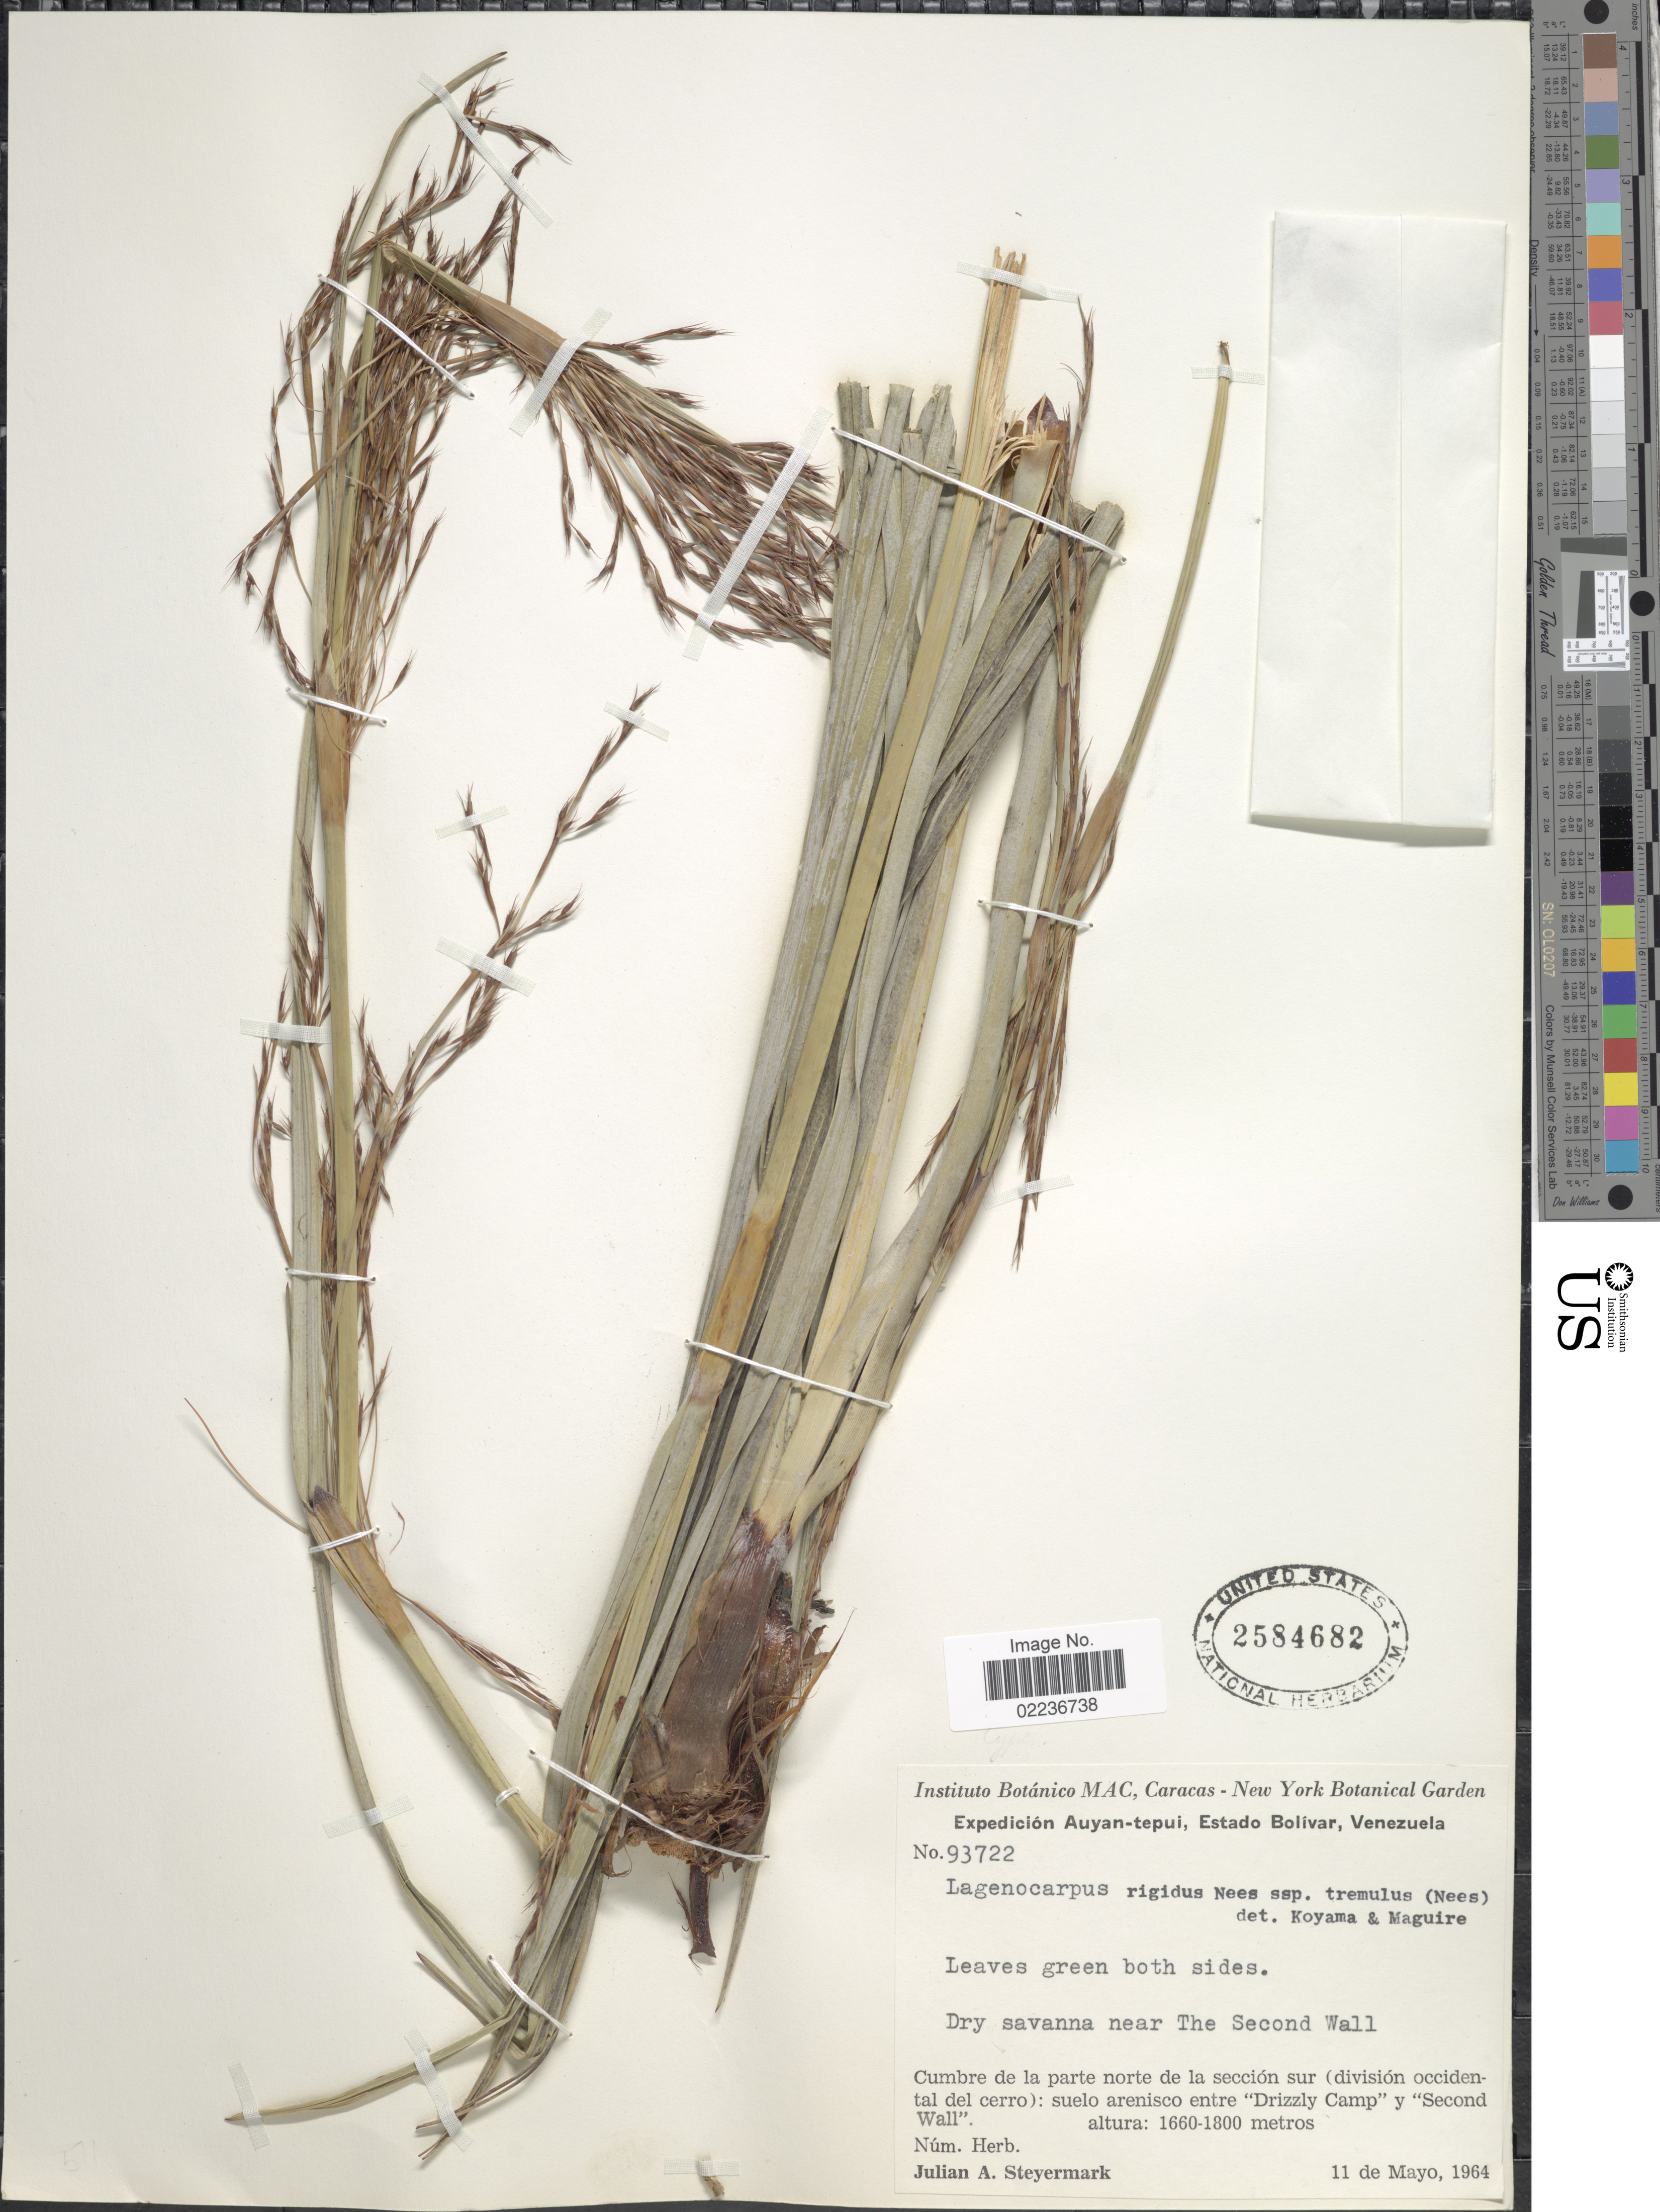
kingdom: Plantae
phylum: Tracheophyta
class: Liliopsida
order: Poales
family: Cyperaceae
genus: Lagenocarpus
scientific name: Lagenocarpus rigidus subsp. tremulus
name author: (Nees) T. Koyama & Maguire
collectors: J. Steyermark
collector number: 93722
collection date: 1964-05-11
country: Venezuela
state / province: Bolivar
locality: Auyan-tepui, dry savanna near The Second Wall, cumbre de la parte norte de la seccion sur (division occidental del cerro): suelo arenisco entre "Drizzly Camp" y "Second Wall"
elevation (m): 1660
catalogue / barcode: US 2584682